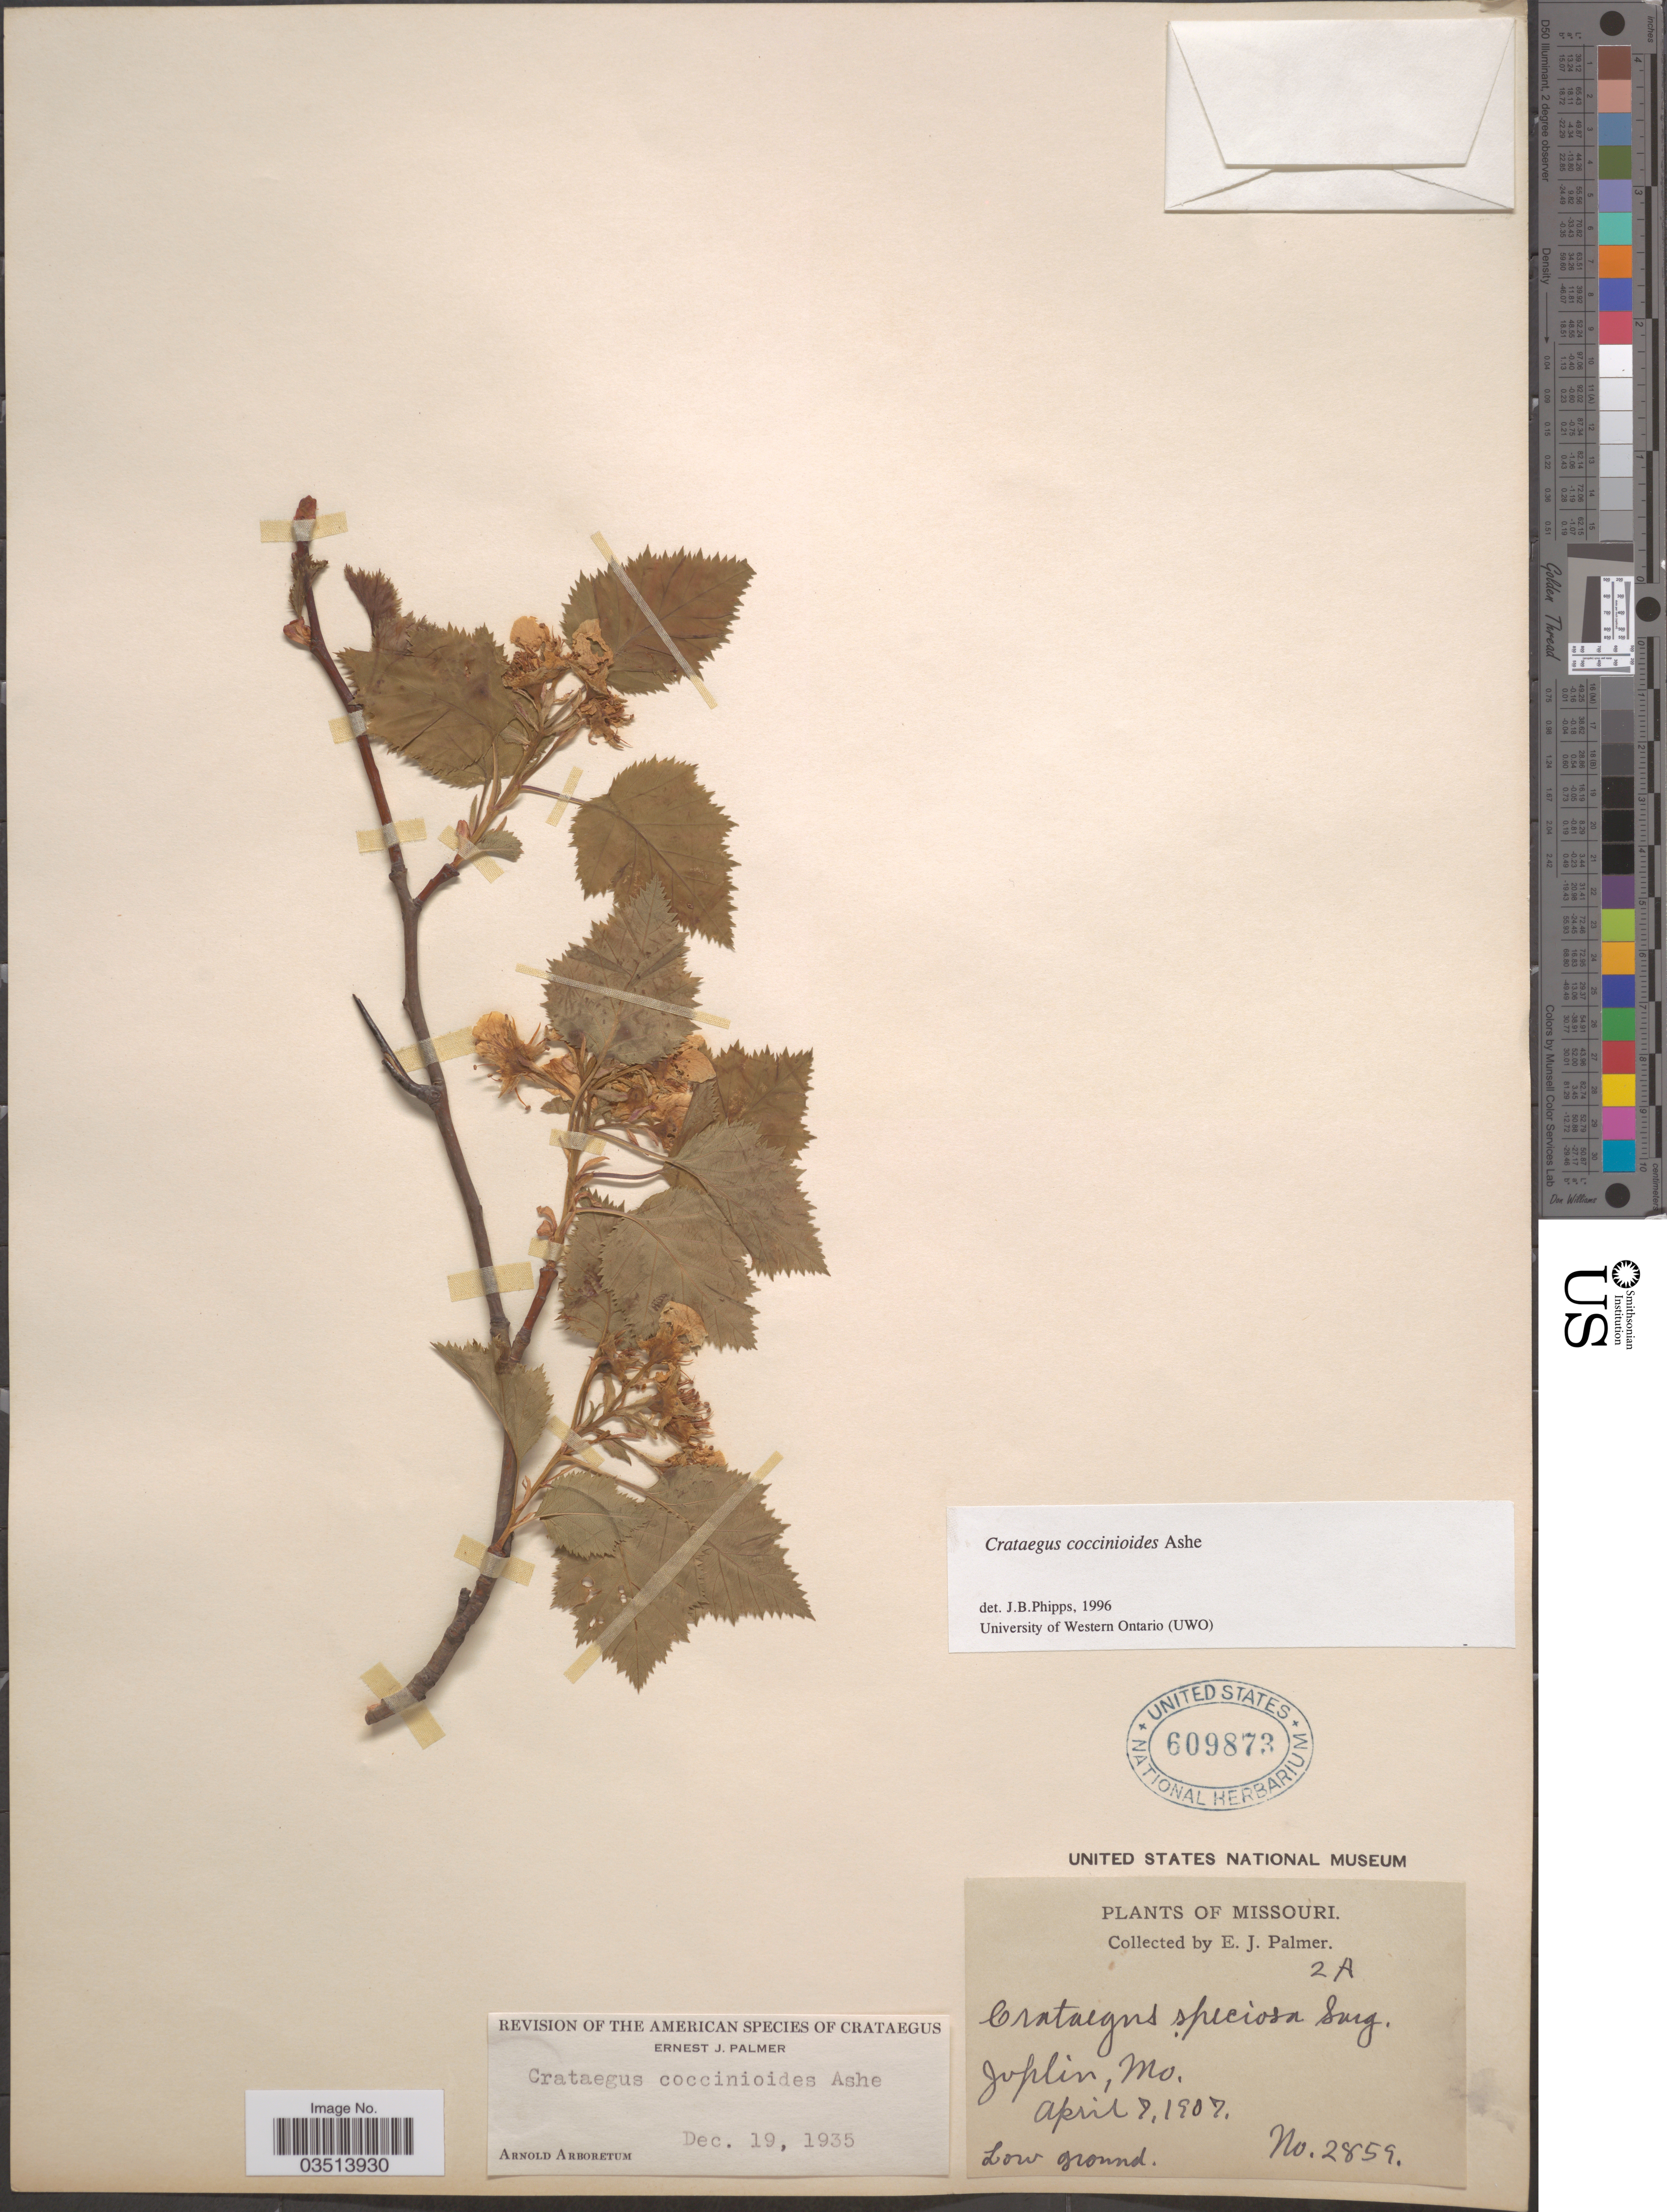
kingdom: Plantae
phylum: Tracheophyta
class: Magnoliopsida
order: Rosales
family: Rosaceae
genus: Crataegus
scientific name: Crataegus coccinioides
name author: Ashe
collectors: E. J. Palmer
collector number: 2859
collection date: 1907-04-07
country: United States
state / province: Missouri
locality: Joplin.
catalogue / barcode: US 609873